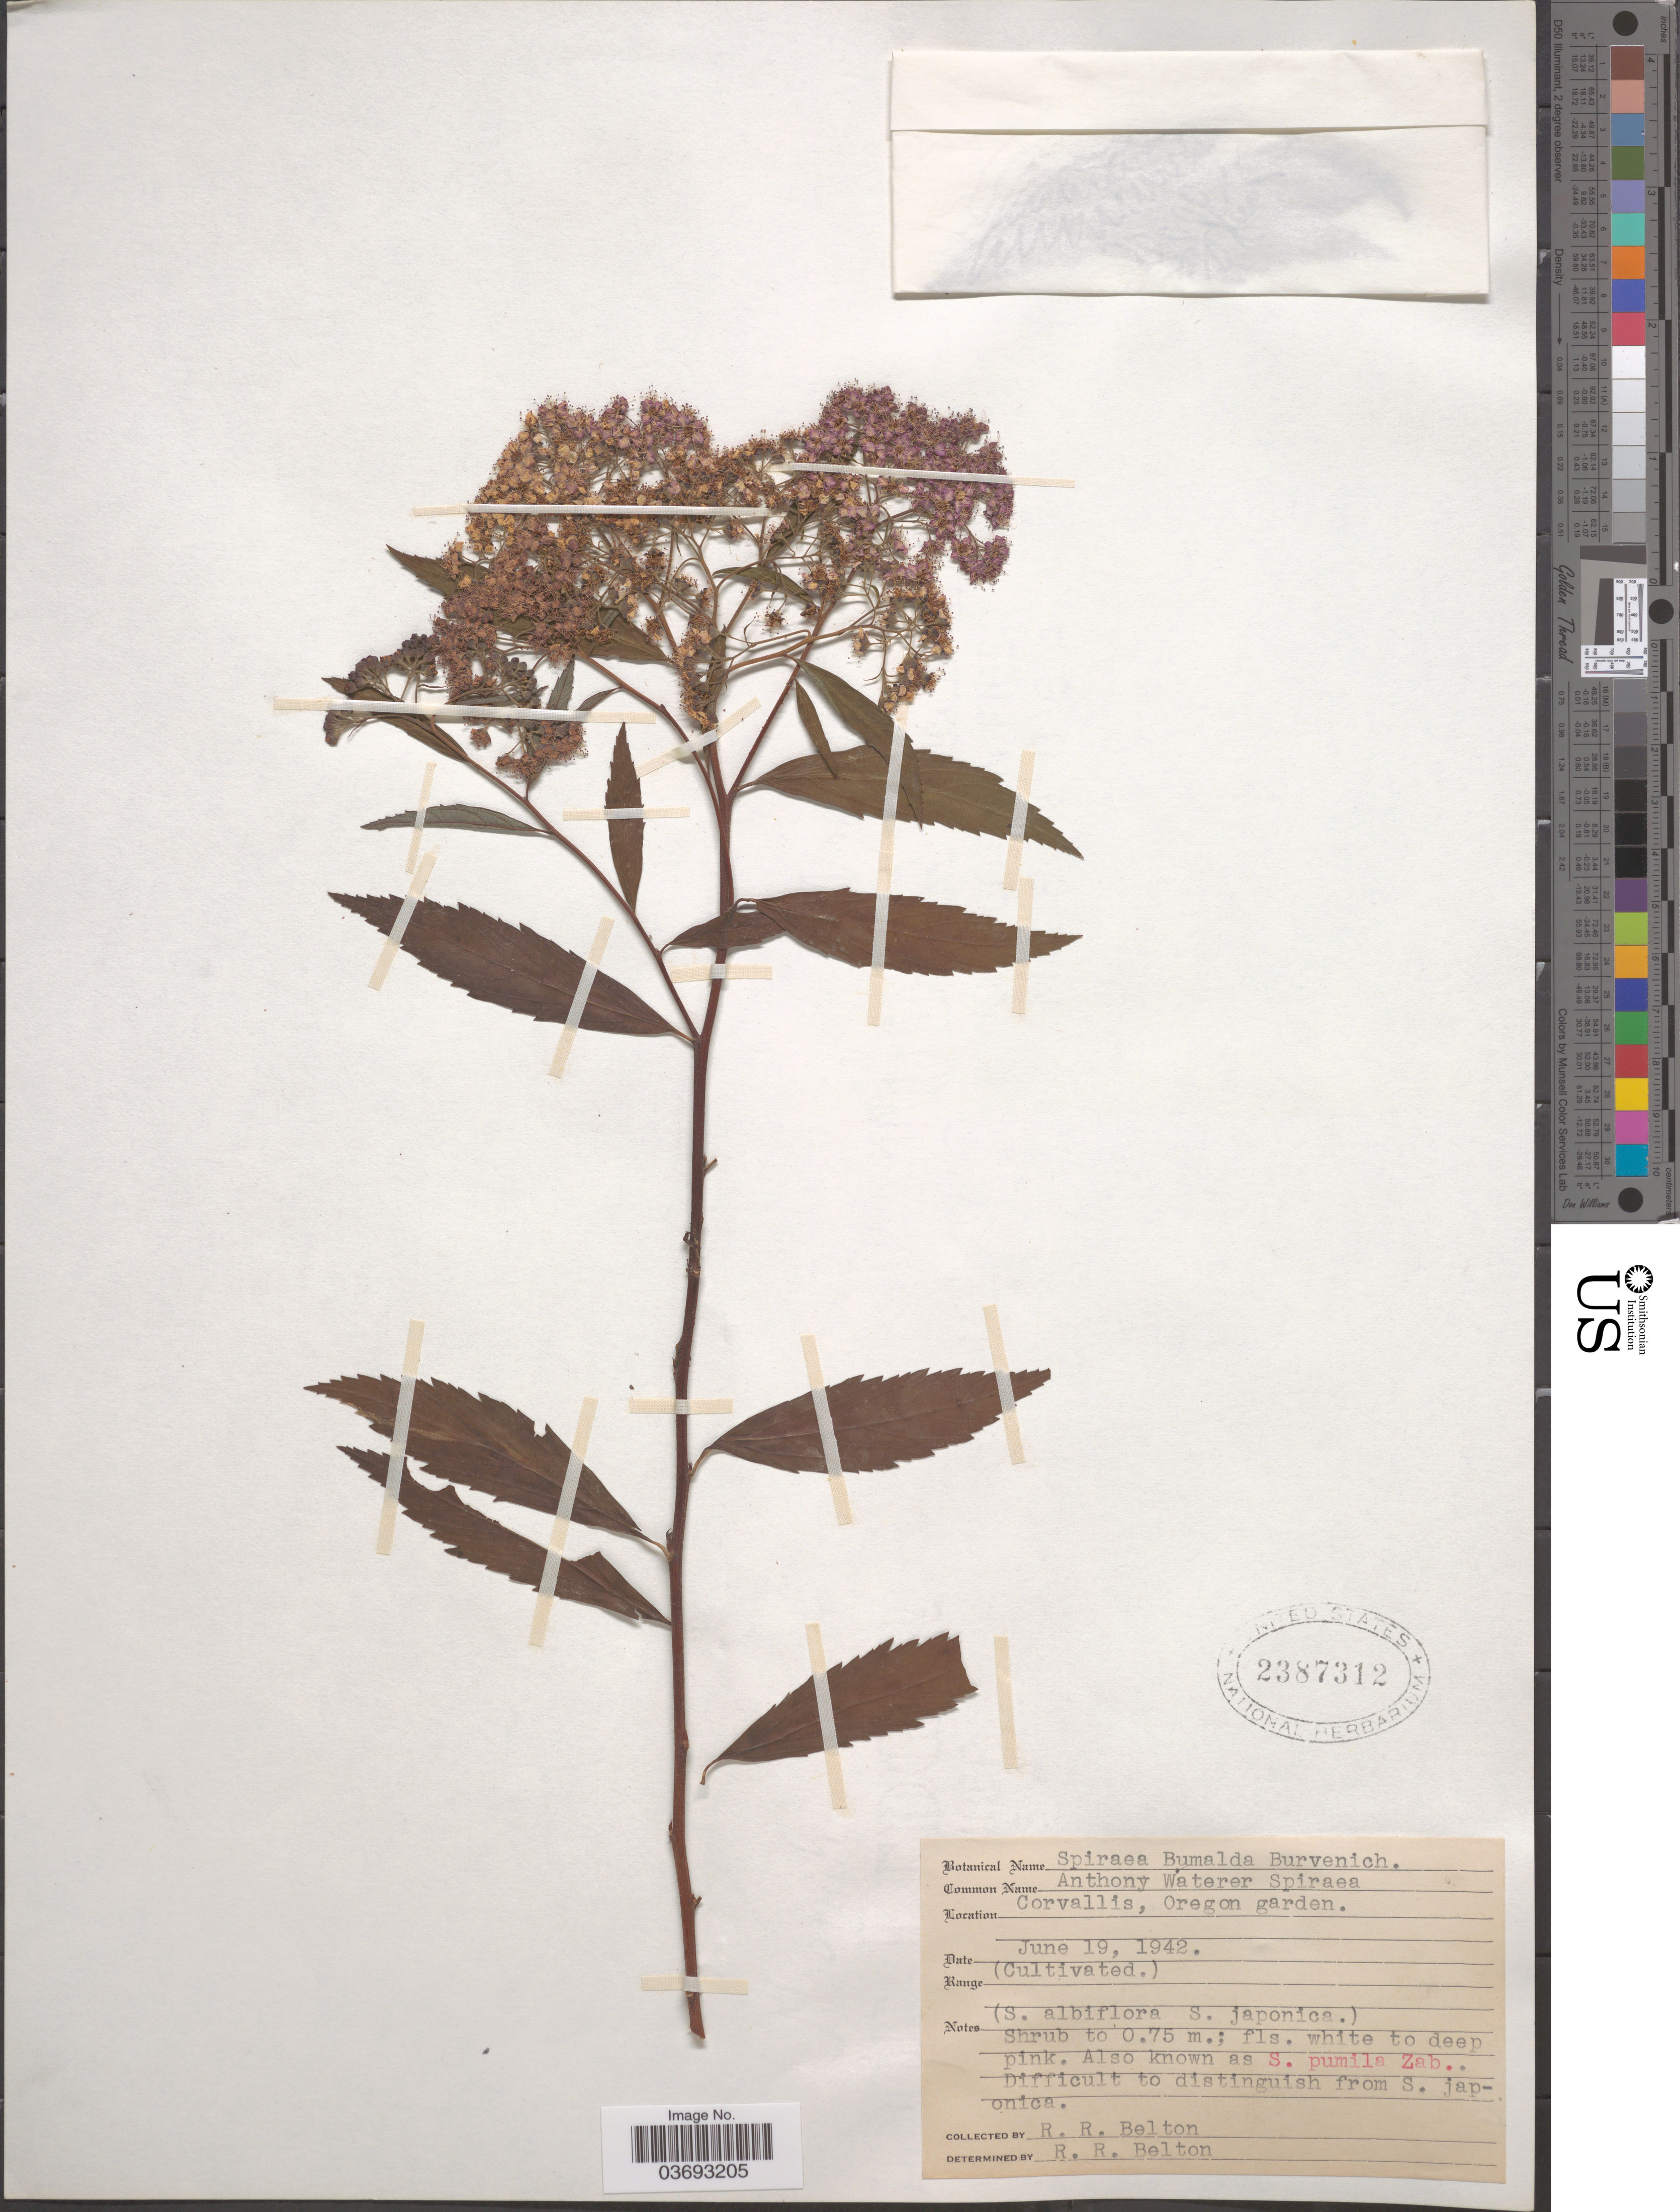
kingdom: Plantae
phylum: Tracheophyta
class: Magnoliopsida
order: Rosales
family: Rosaceae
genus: Spiraea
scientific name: Spiraea bumalda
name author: Burv.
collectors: R. Belton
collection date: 1942-06-19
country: United States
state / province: Oregon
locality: Corvallis, Oregon garden.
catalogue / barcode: US 2387312